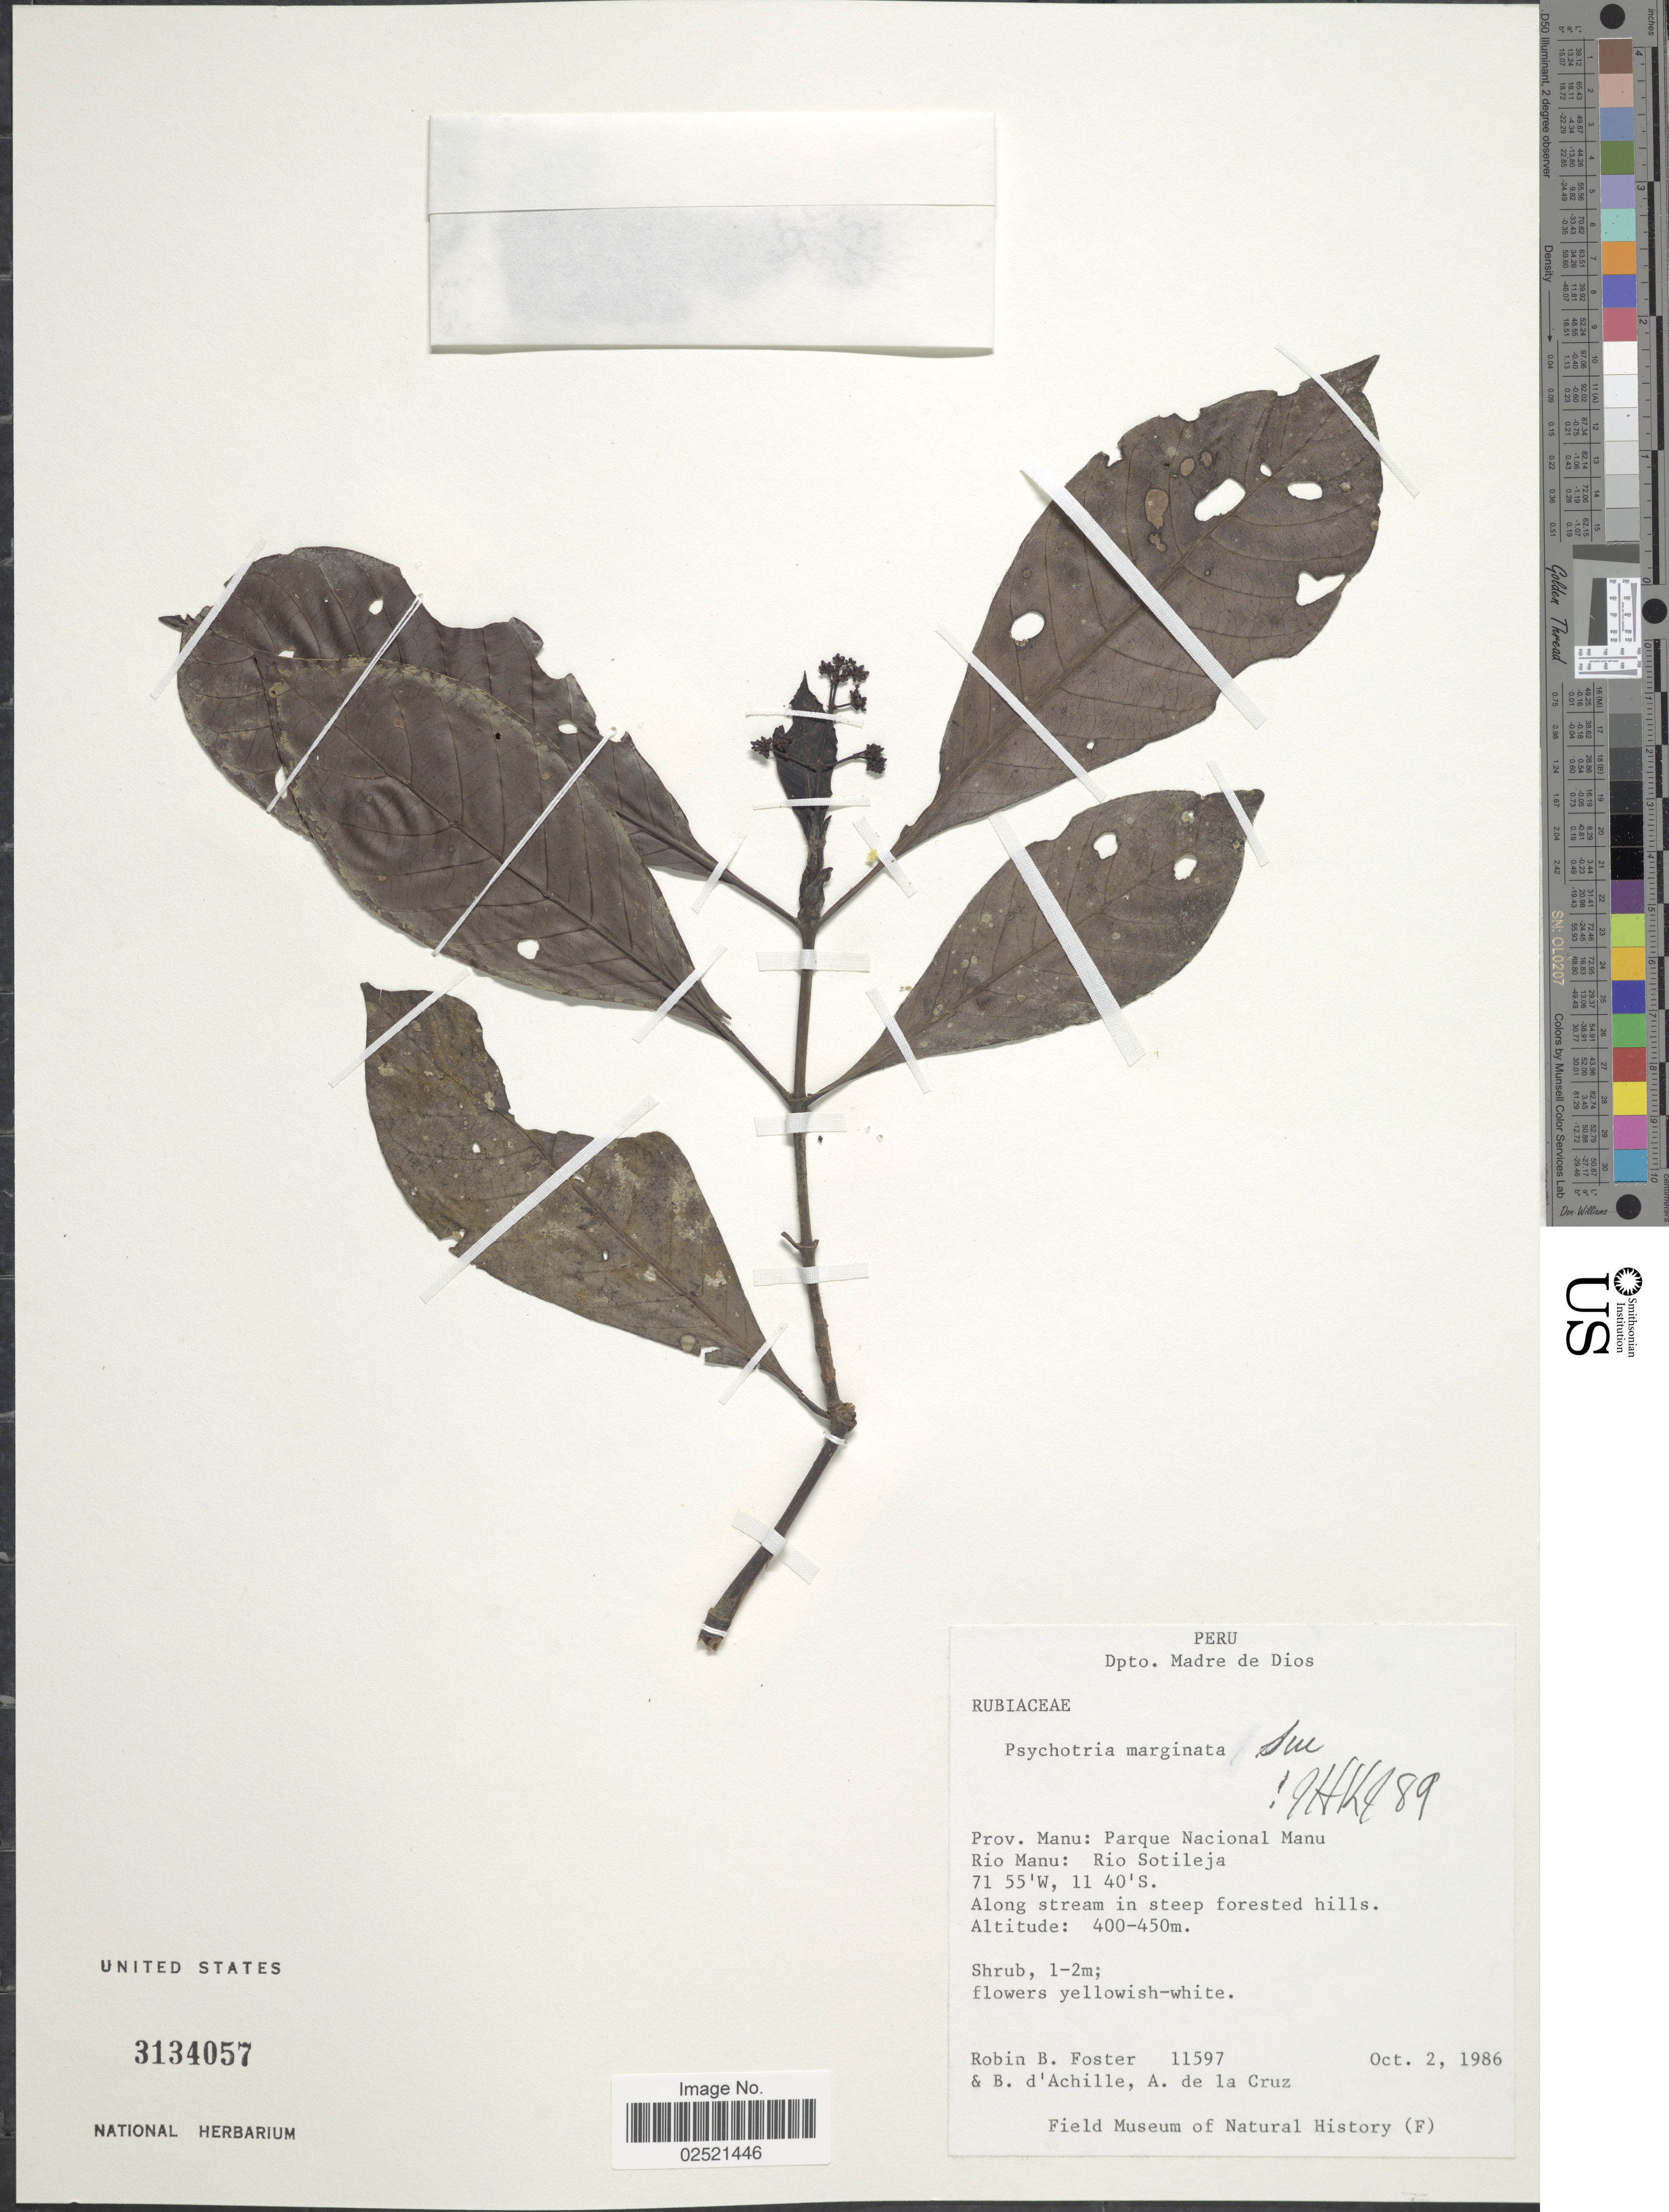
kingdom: Plantae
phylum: Tracheophyta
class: Magnoliopsida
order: Gentianales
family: Rubiaceae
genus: Psychotria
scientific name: Psychotria marginata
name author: Sw.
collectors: R. B. Foster, B. d'Achille & A. de la Cruz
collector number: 11597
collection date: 1986-10-02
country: Peru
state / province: Madre de Dios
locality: Prov. Manu: Parque Nacional Manu, Rio Manu: Rio Sotileja, along stream in steep forested hills.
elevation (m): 400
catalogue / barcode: US 3134057